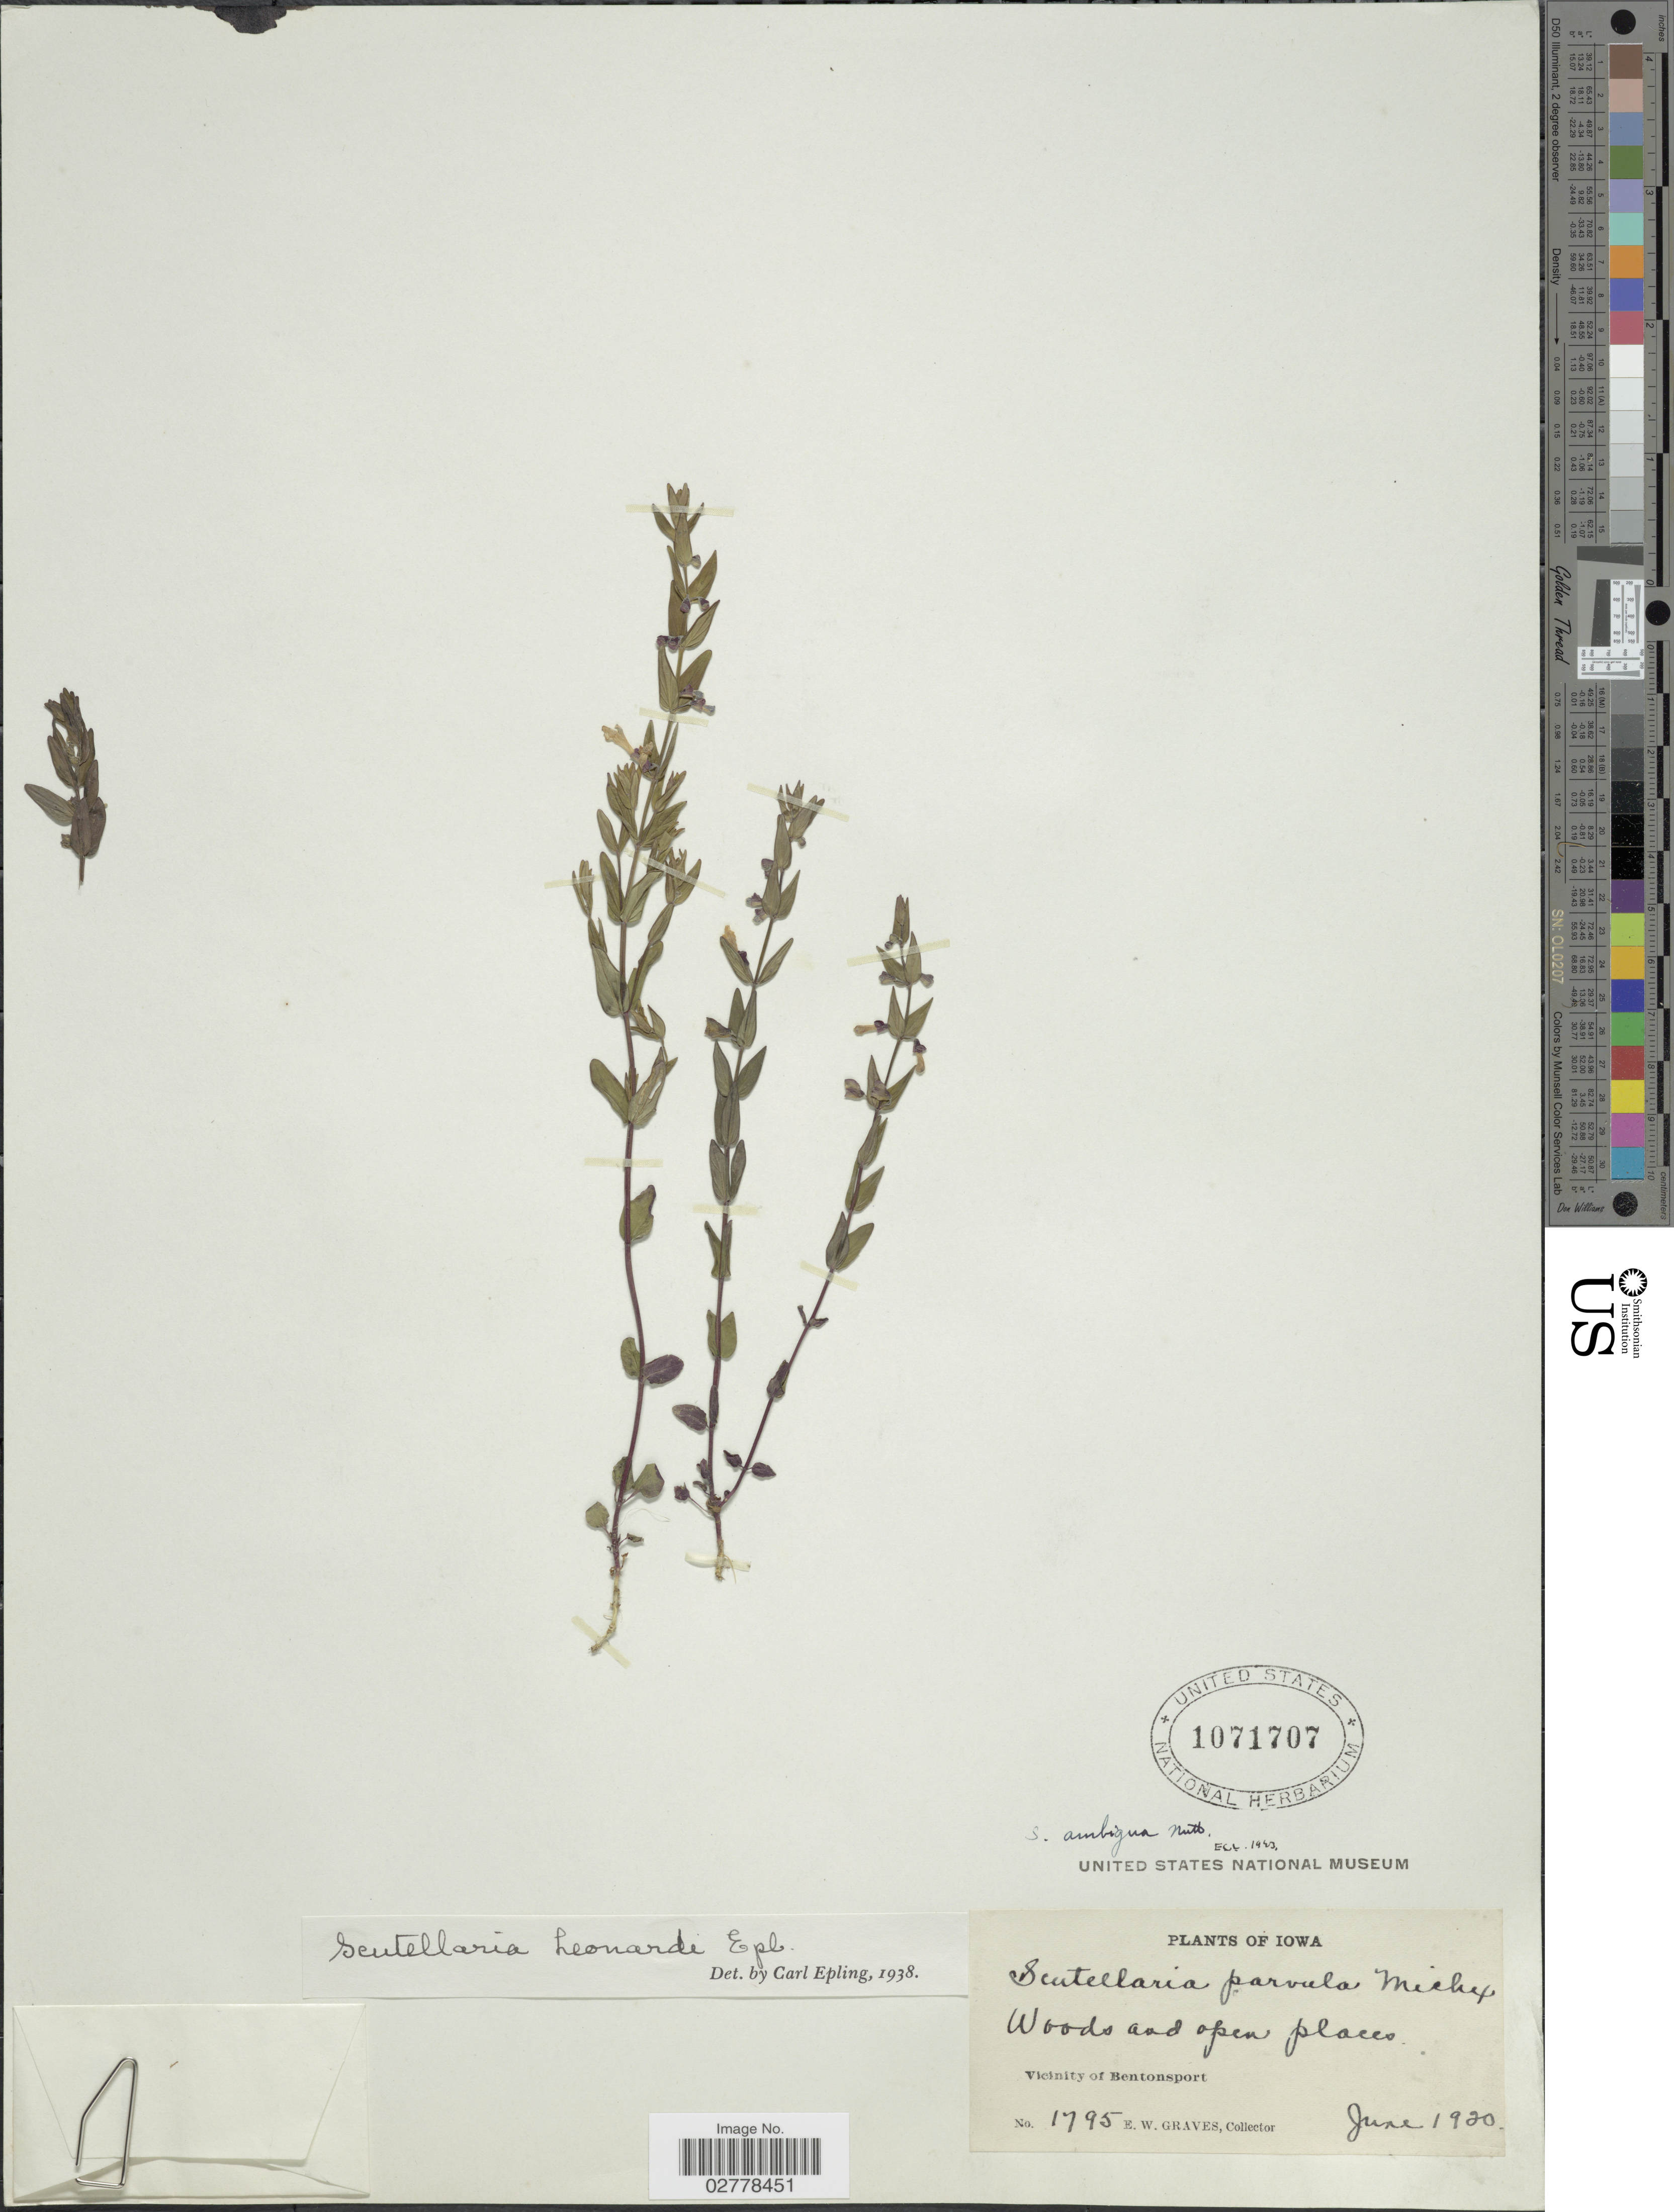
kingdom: Plantae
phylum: Tracheophyta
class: Magnoliopsida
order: Lamiales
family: Lamiaceae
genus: Scutellaria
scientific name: Scutellaria leonardii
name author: Epling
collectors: E. Graves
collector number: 1795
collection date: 1920-06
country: United States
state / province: Iowa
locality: Vicinity of Bentonsport.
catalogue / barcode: US 1071707